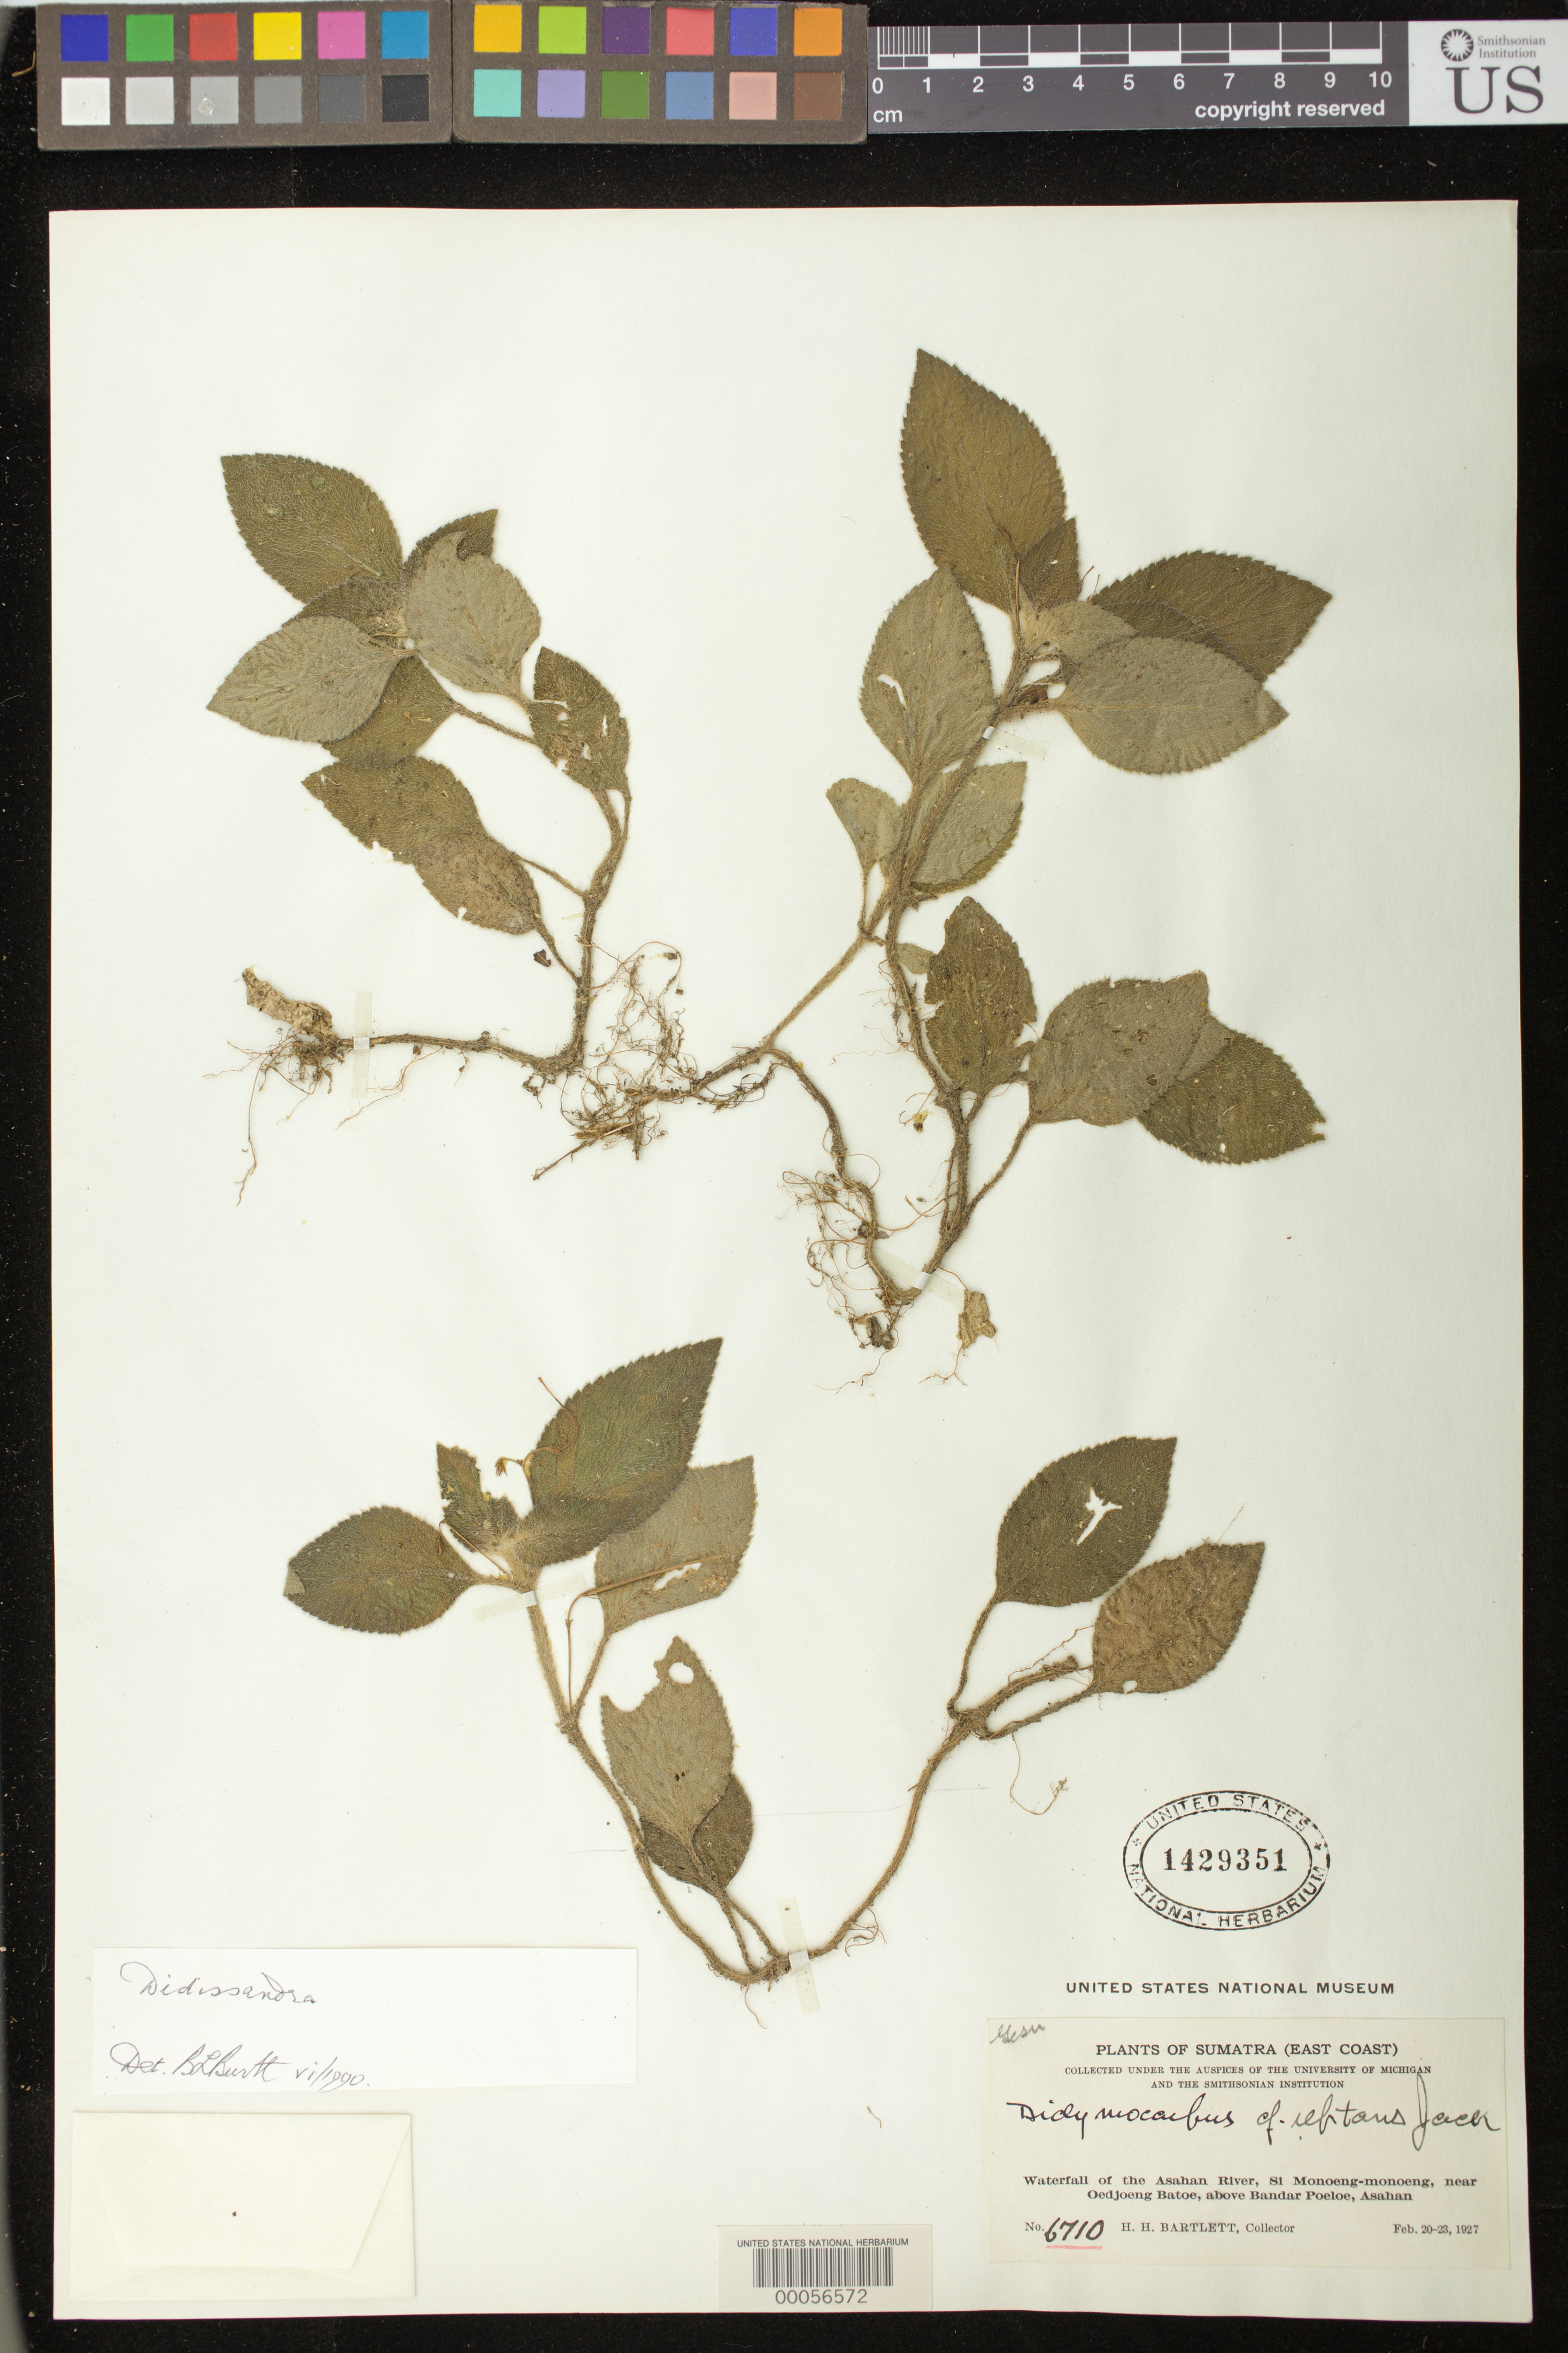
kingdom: Plantae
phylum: Tracheophyta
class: Magnoliopsida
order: Lamiales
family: Gesneriaceae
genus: Didissandra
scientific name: Didissandra sp.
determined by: Burtt, B. L.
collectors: H. H. Bartlett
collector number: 6710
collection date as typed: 20-23 Feb 1927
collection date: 1927-02-20/1927-02-23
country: Indonesia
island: Sumatra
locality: Waterfall of the asahan river, si monoeng-monoeng, near oedjoeng batoe, above bandar poeloe, asahan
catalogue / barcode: US 1429351